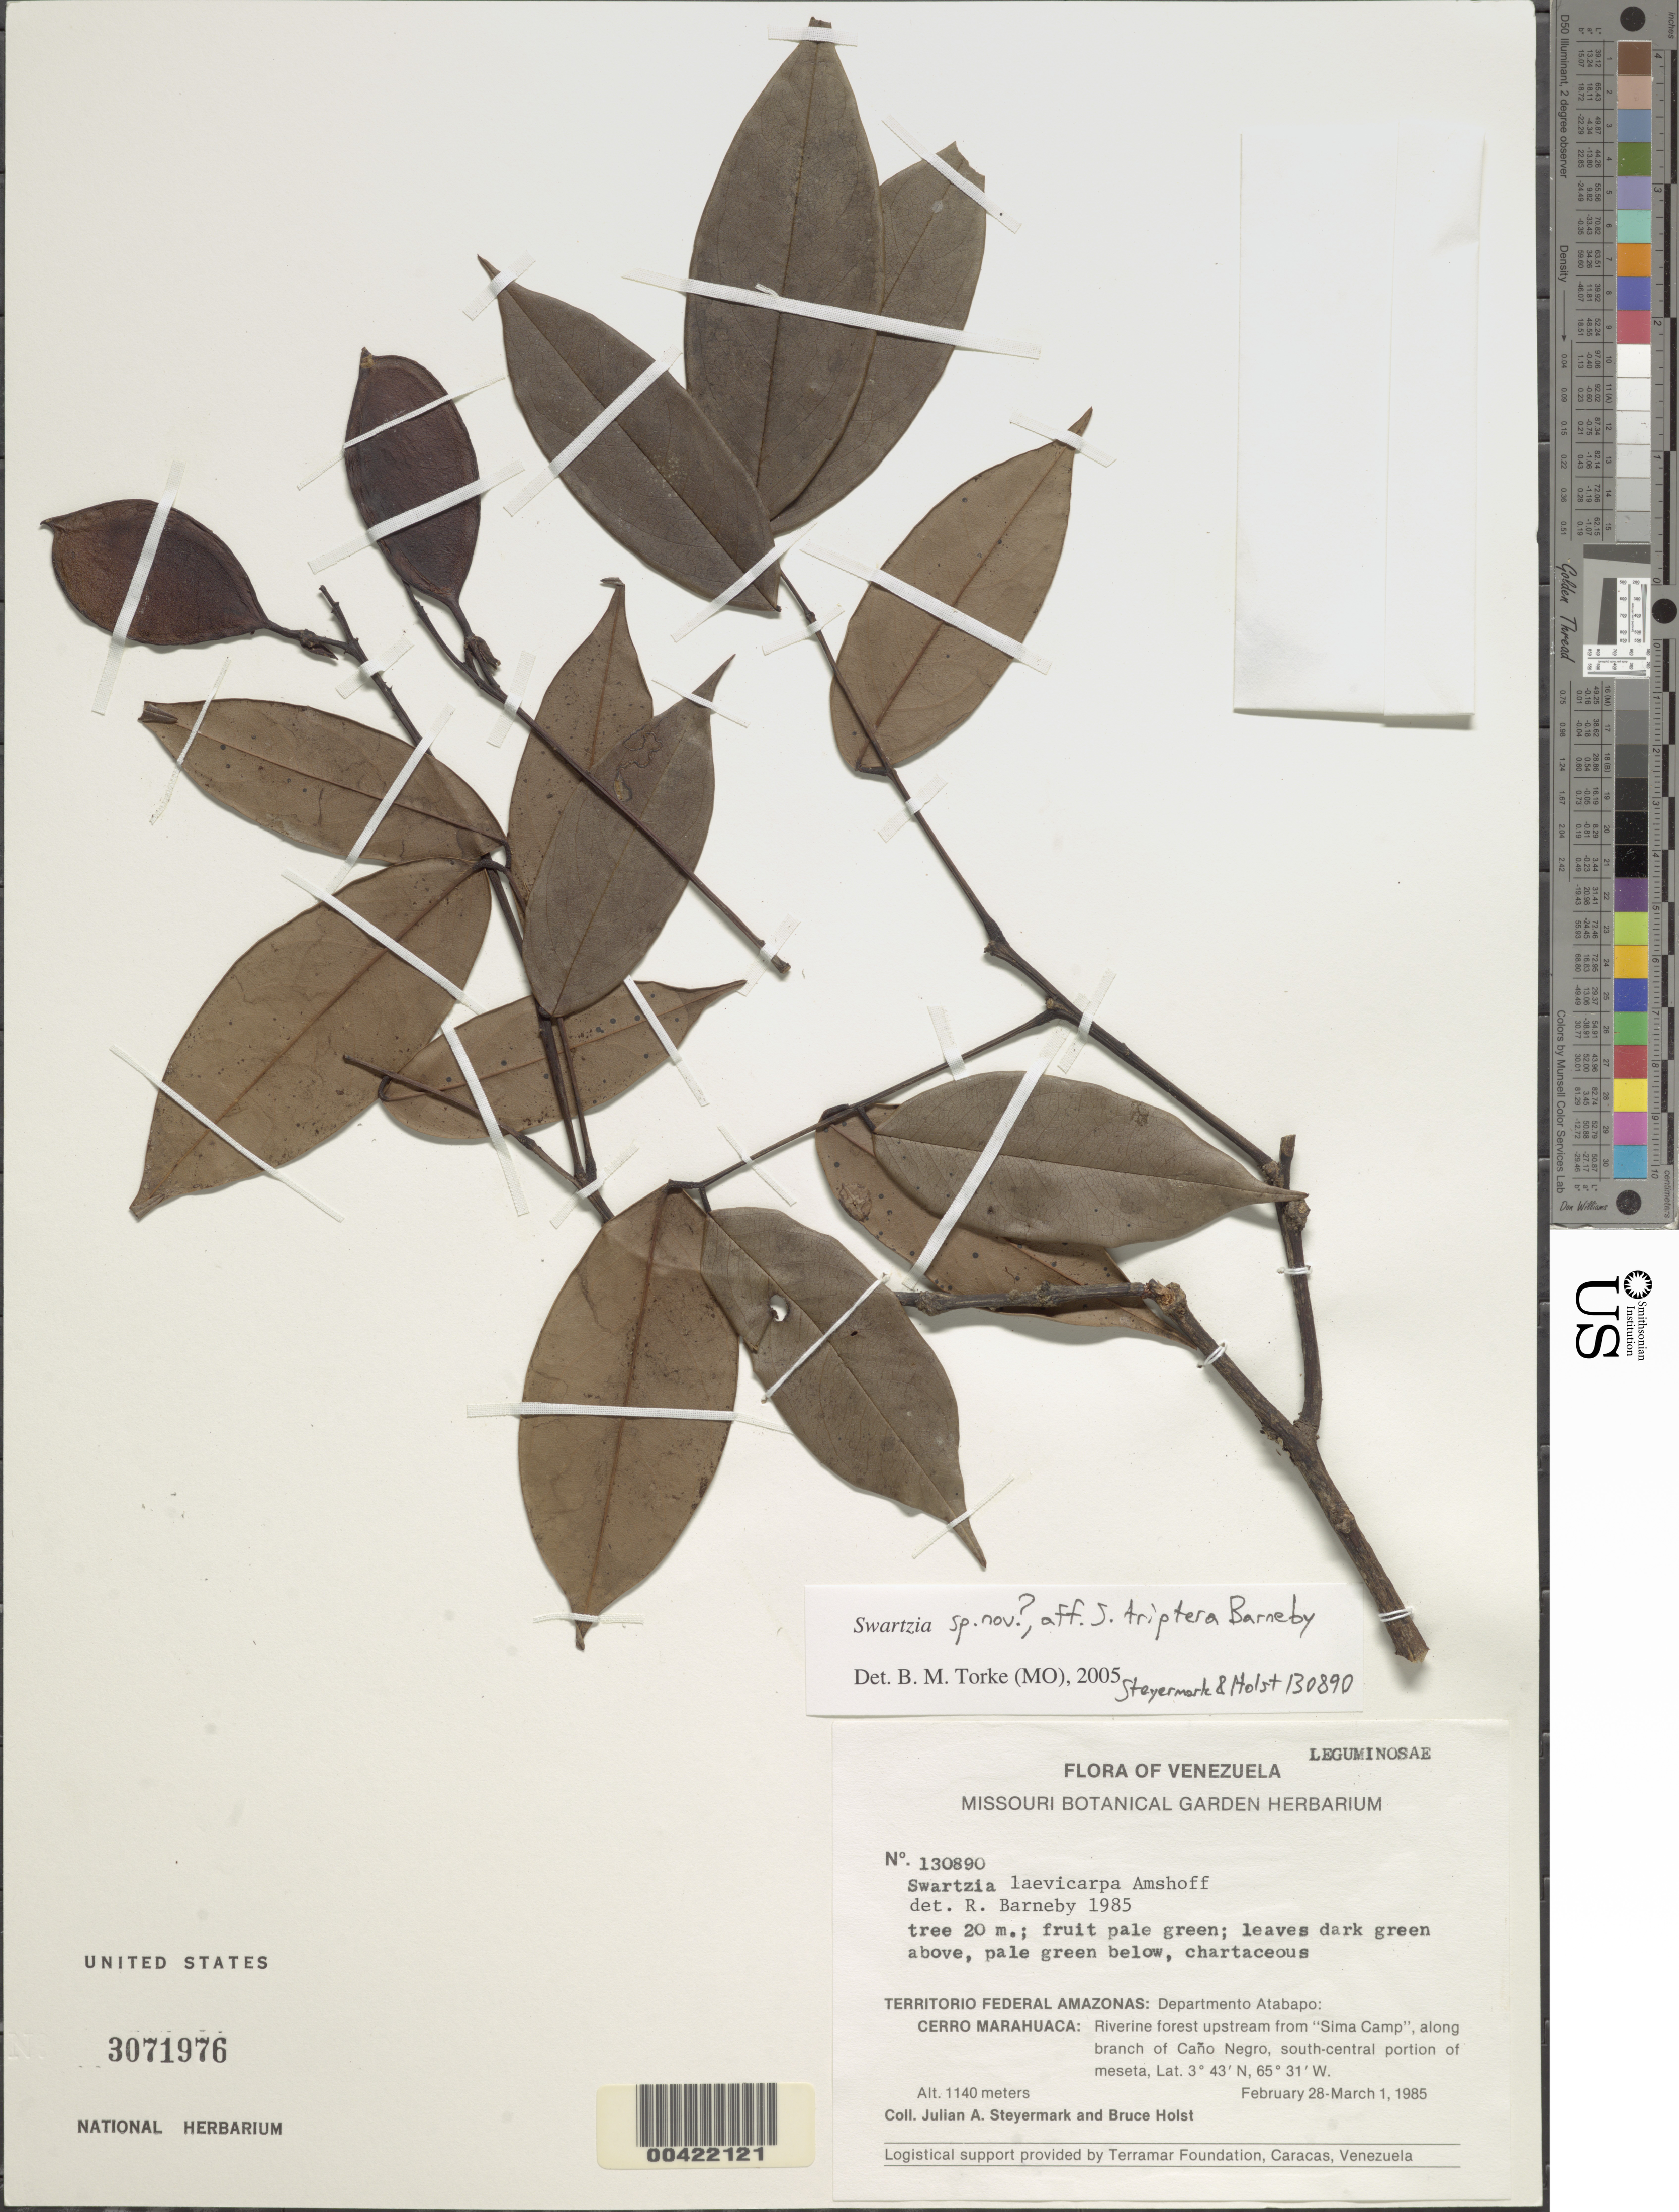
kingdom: Plantae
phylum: Tracheophyta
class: Magnoliopsida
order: Fabales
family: Fabaceae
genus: Swartzia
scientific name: Swartzia tessmannii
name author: Harms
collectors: J. Steyermark & B. Holst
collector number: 130890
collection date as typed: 28 Feb 1985 to 01 Mar 1985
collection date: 1985-02-28/1985-03-01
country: Venezuela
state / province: Amazonas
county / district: Atabapo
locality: Cerro Marahuaca; upstream from "Sima Camp" along branch of Cano Negro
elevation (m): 1140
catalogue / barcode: US 3071976